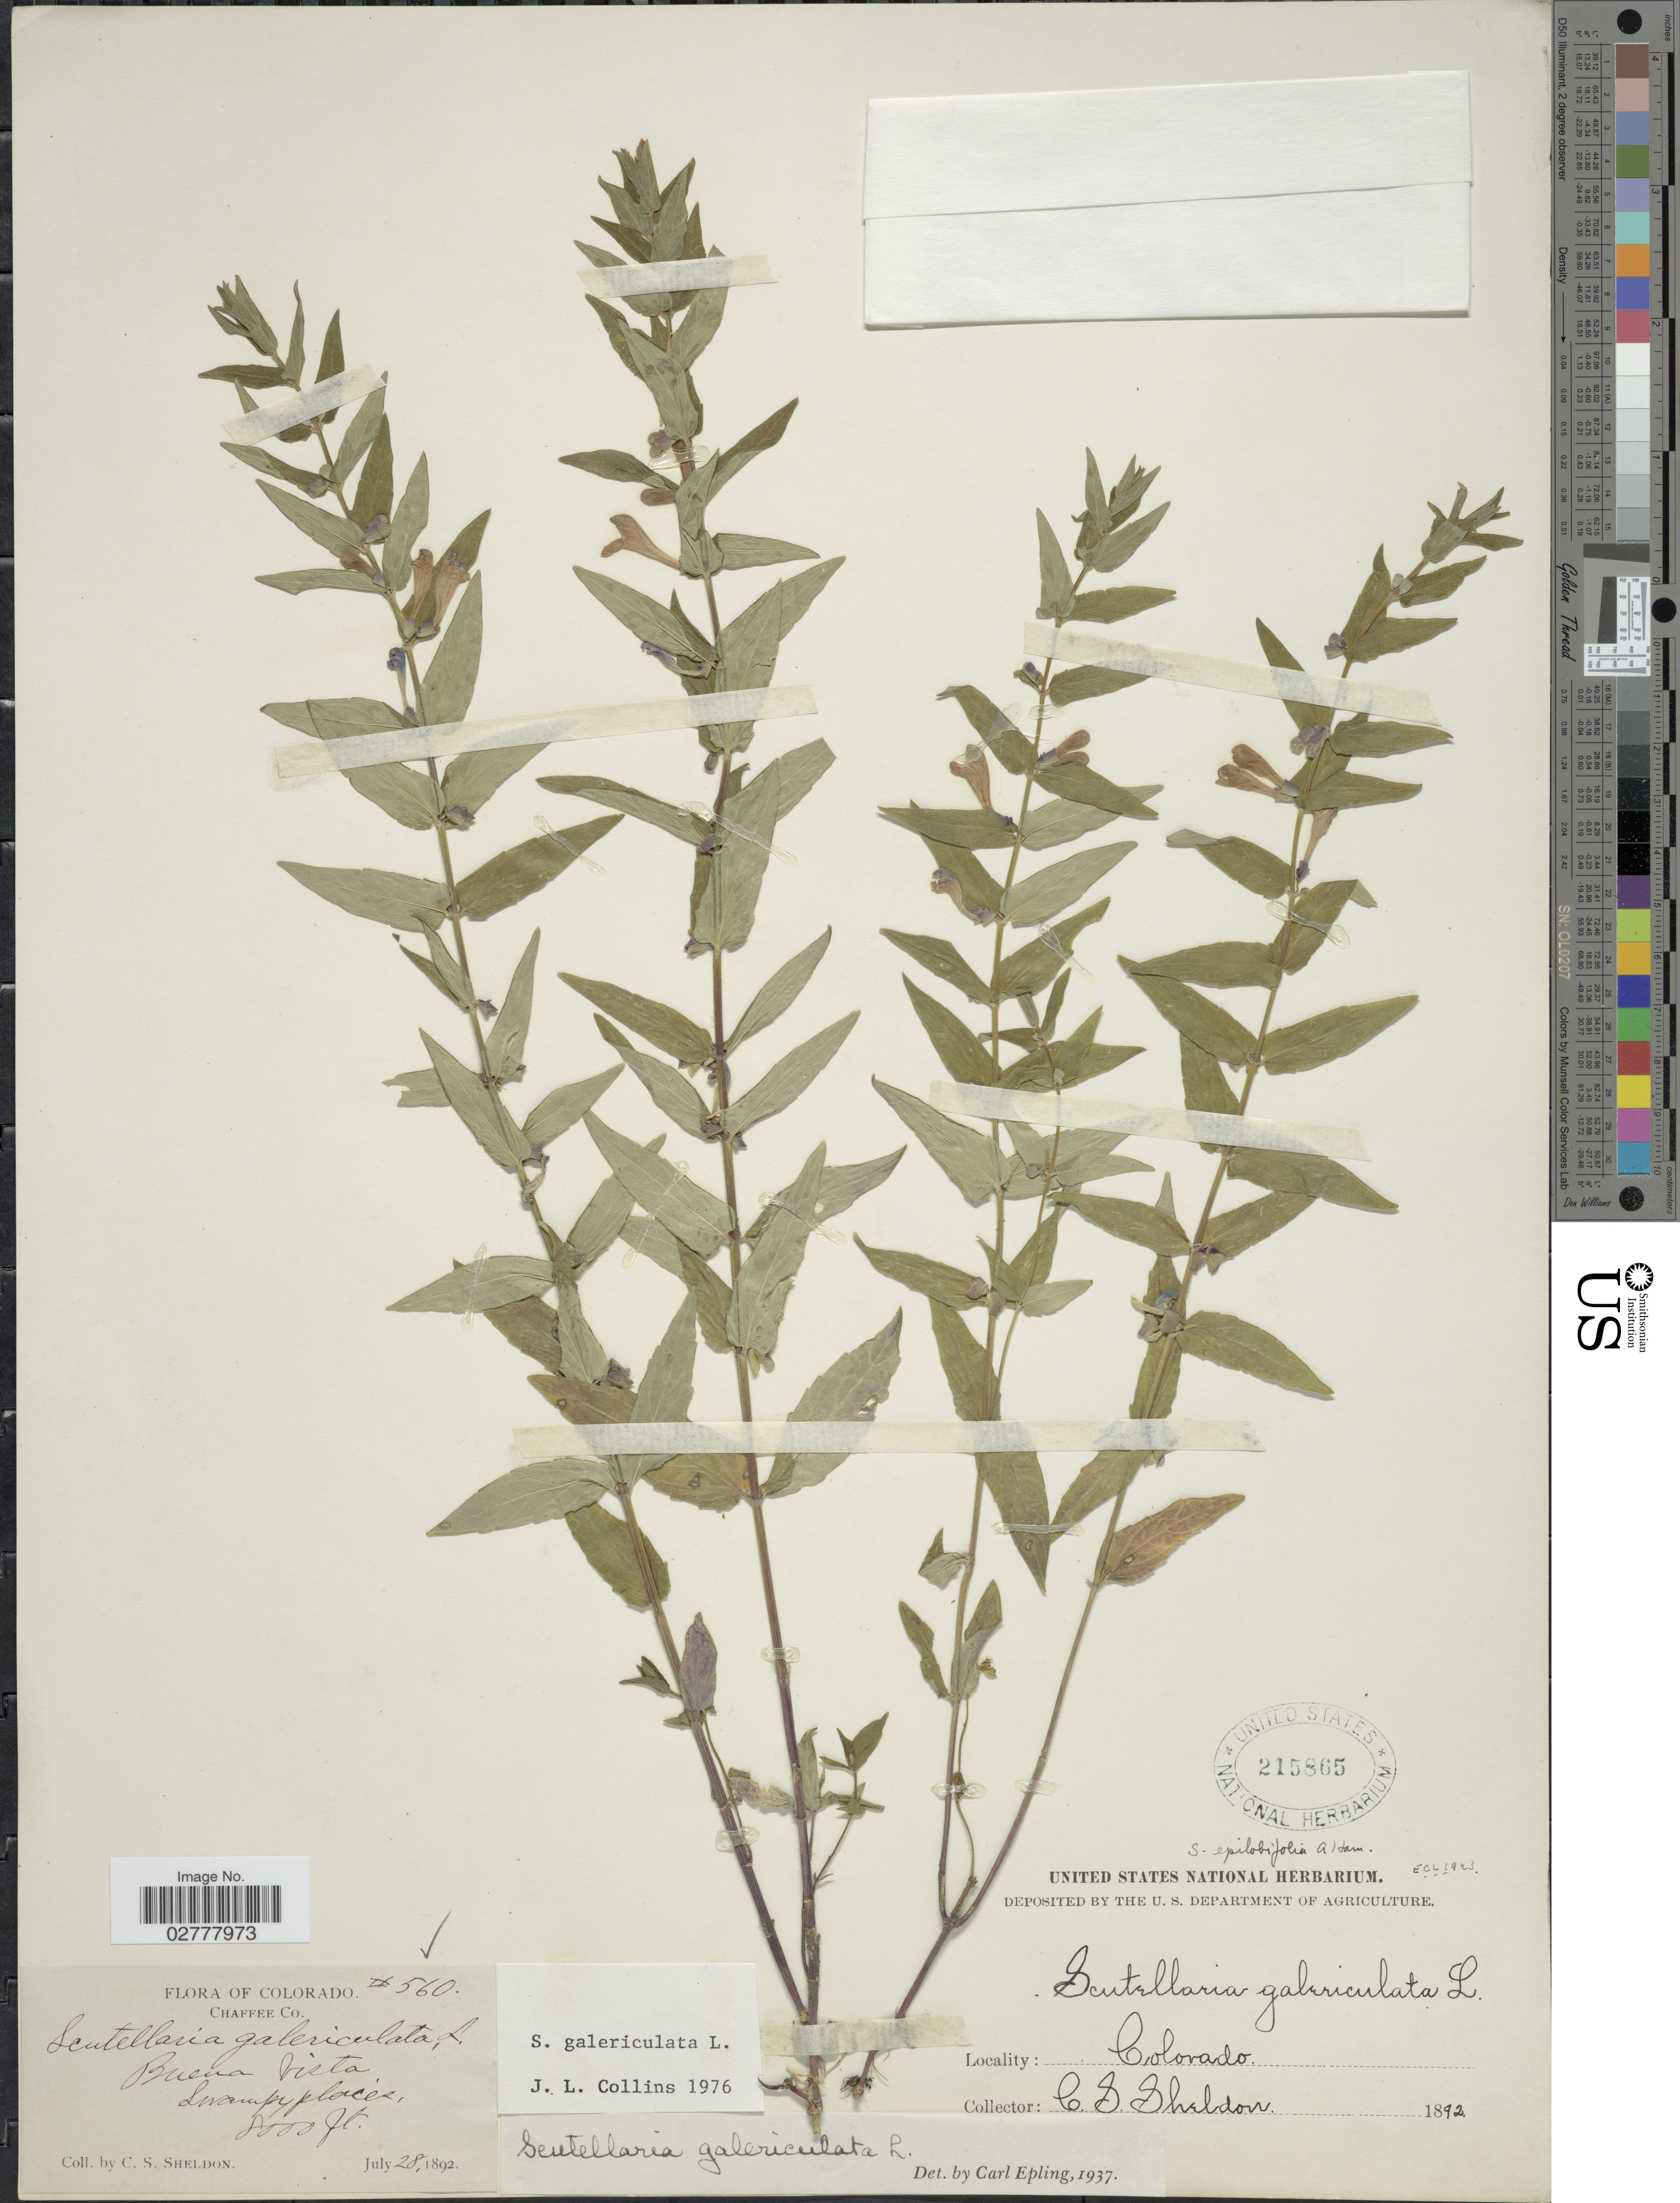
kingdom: Plantae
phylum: Tracheophyta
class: Magnoliopsida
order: Lamiales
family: Lamiaceae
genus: Scutellaria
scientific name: Scutellaria galericulata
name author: L.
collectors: C. S. Sheldon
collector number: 560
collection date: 1892-07-28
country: United States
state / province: Colorado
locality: Chaffee Co. Buena Vista, swampy places.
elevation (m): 2438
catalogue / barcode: US 215865